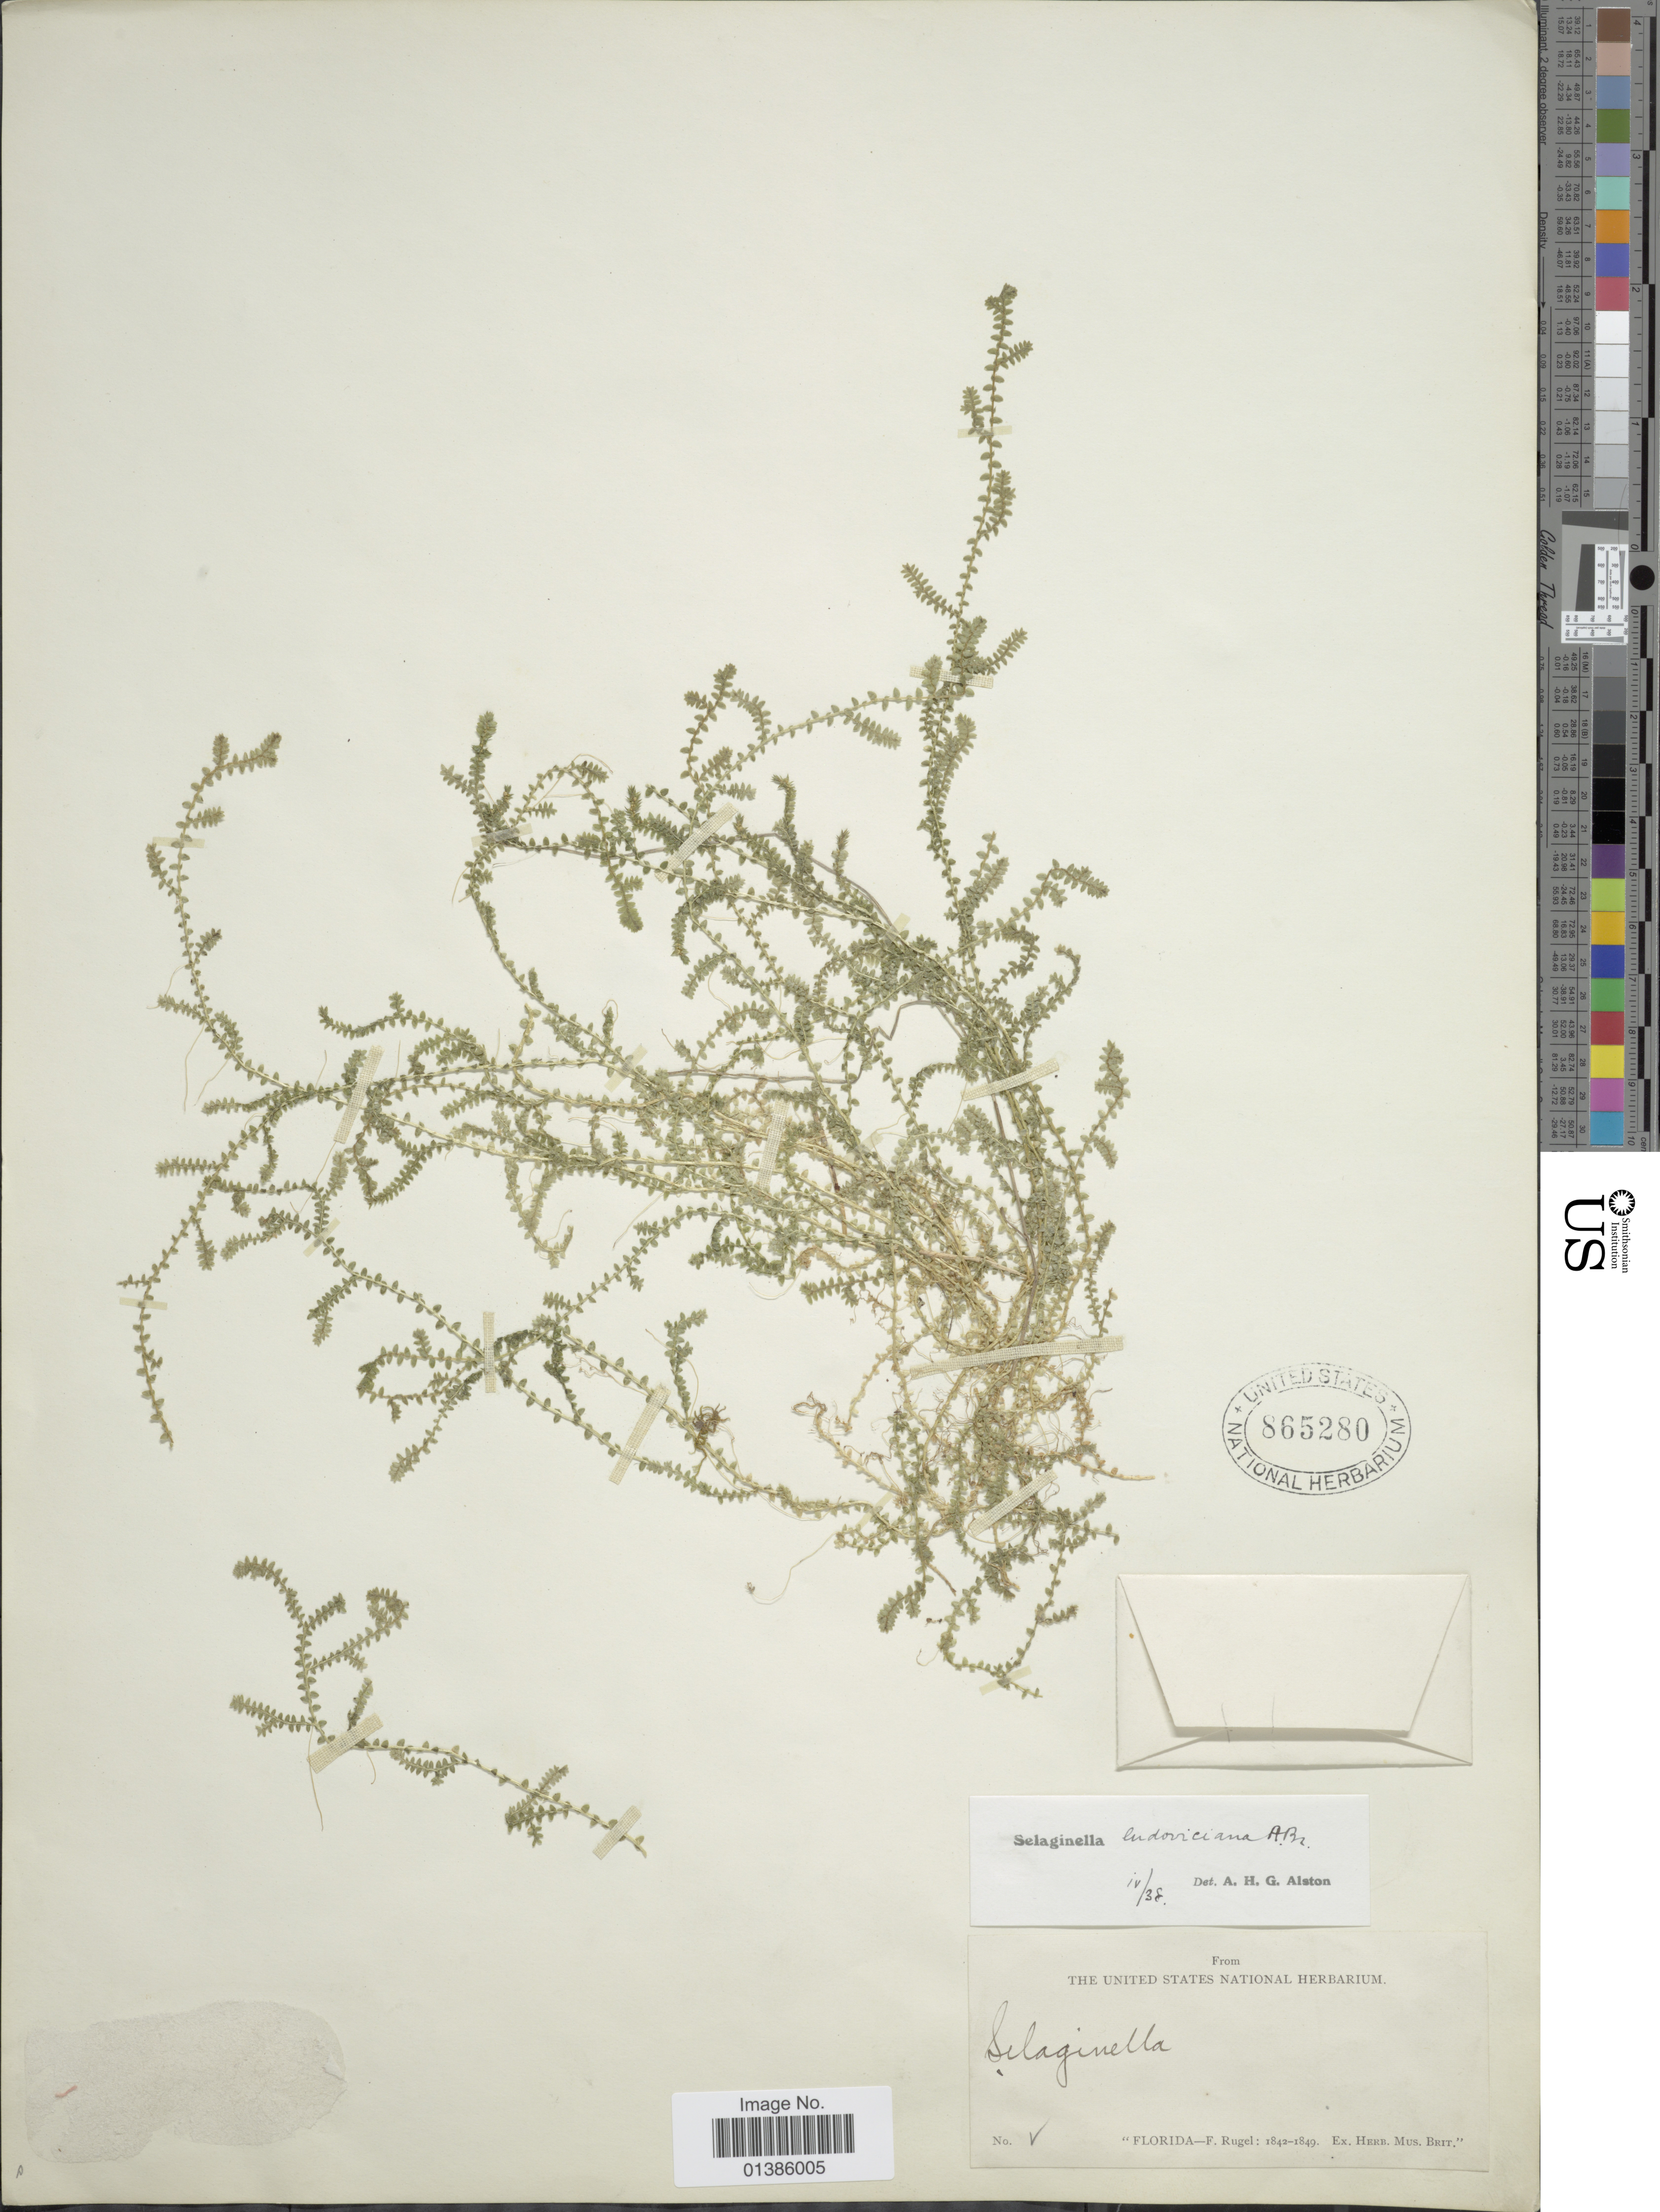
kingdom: Plantae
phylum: Tracheophyta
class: Lycopodiopsida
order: Selaginellales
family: Selaginellaceae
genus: Selaginella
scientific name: Selaginella ludoviciana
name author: A. Braun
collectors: F. Rugel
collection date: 1842/1849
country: United States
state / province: Florida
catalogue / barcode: US 865280